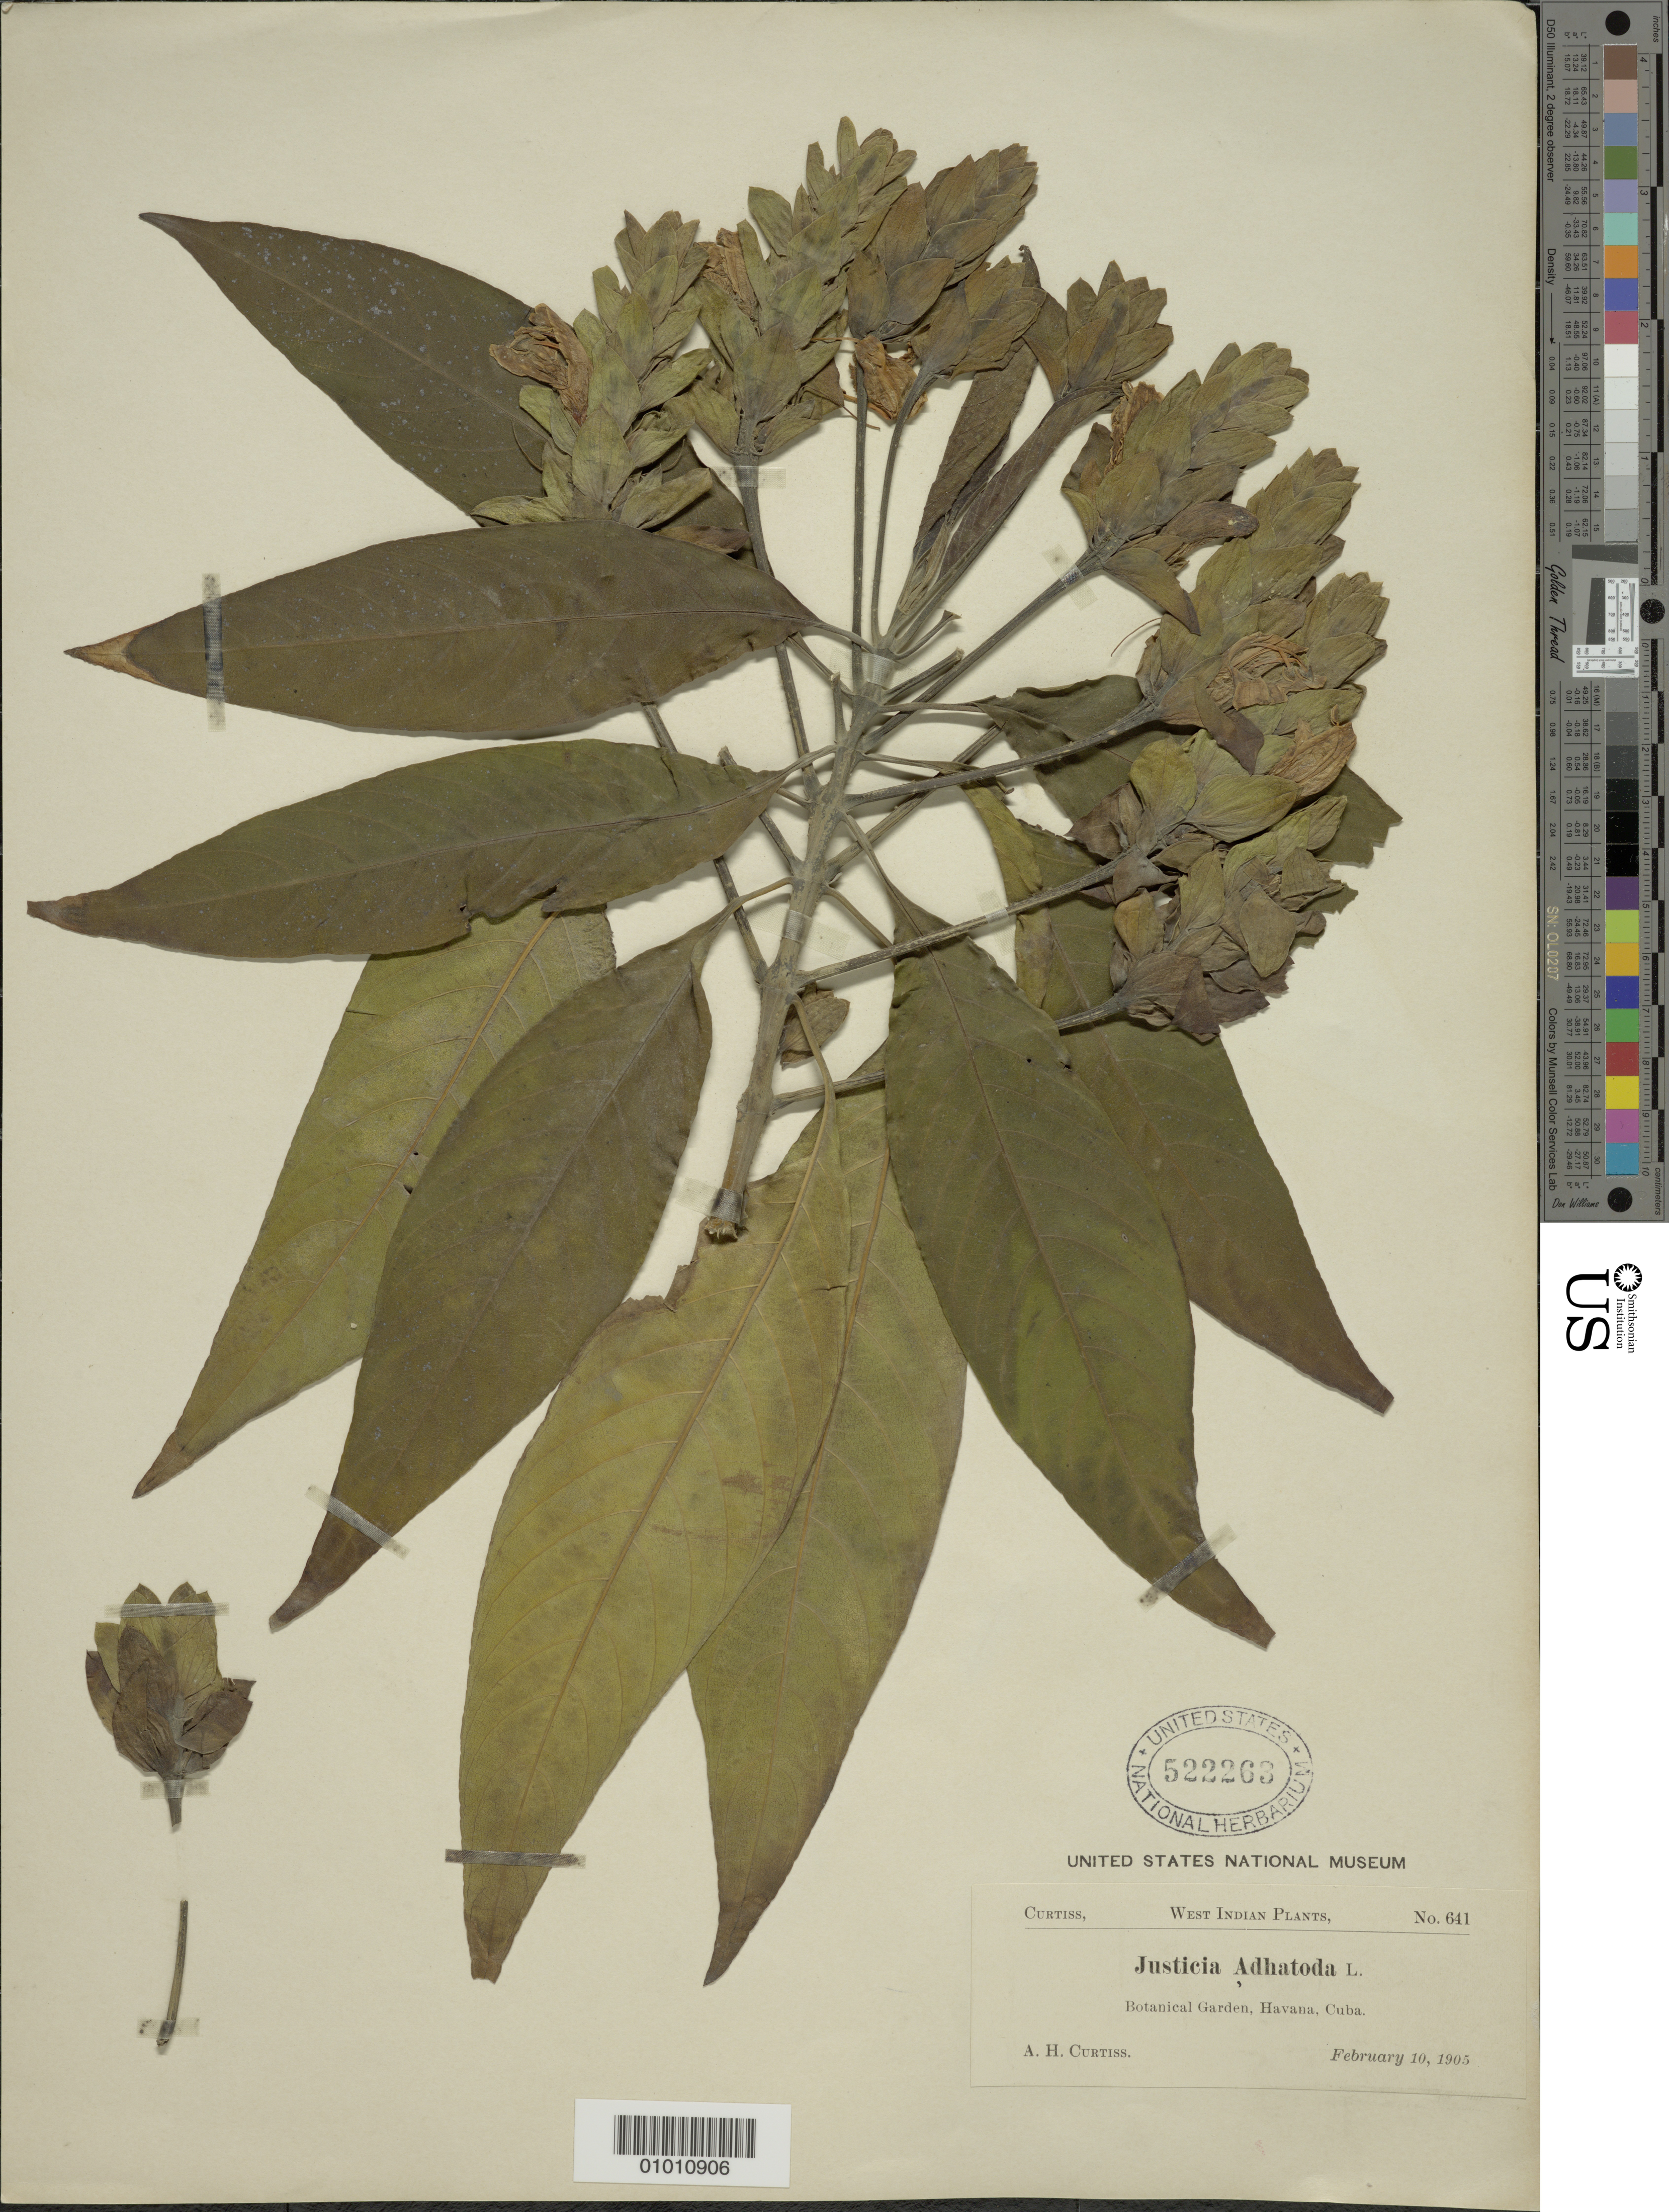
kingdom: Plantae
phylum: Tracheophyta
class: Magnoliopsida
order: Lamiales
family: Acanthaceae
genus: Justicia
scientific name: Justicia adhatoda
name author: L.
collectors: A. H. Curtiss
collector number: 641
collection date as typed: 10 Feb 1905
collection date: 1905-02-10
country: Cuba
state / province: La Habana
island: Cuba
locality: Botanical Gardens, Havana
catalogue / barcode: US 522263